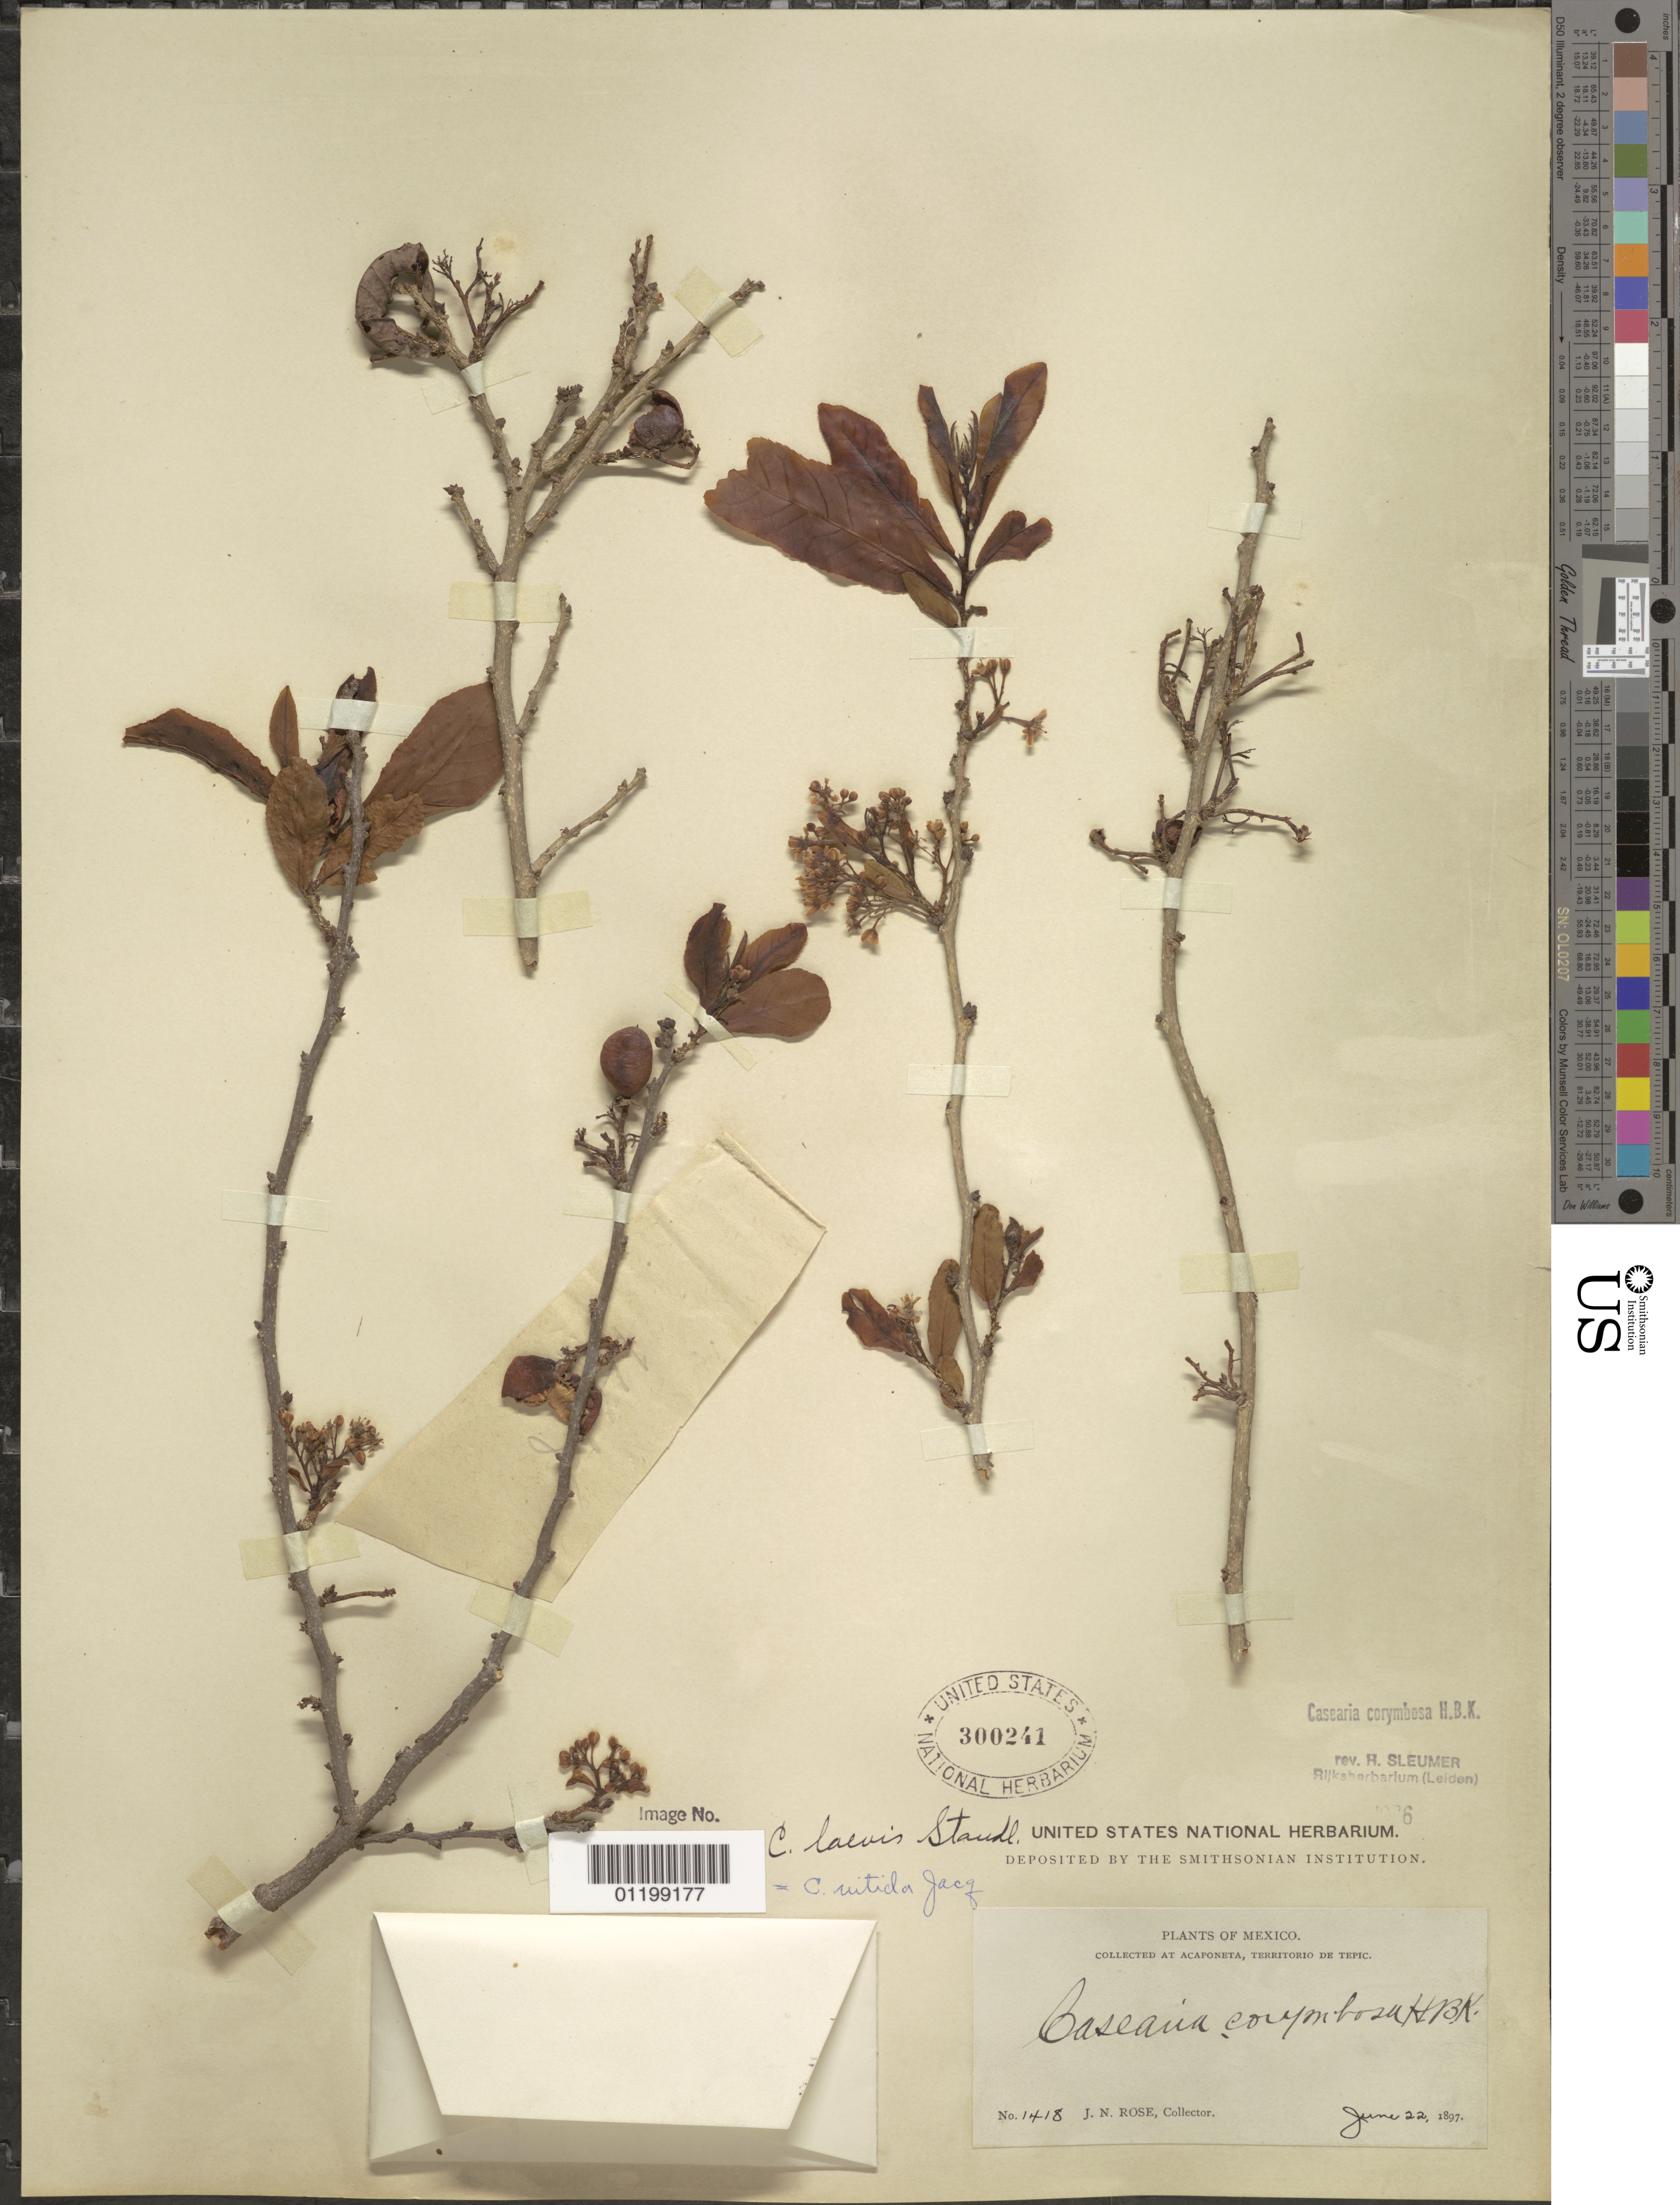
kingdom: Plantae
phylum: Tracheophyta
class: Magnoliopsida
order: Malpighiales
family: Salicaceae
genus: Casearia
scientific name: Casearia corymbosa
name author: Kunth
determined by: Sleumer, H. O.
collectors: J. N. Rose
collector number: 1418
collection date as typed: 23 Jun 1897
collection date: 1897-06-23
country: Mexico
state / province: Nayarit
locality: Territorio de Tepic, Acaponeta.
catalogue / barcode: US 300241